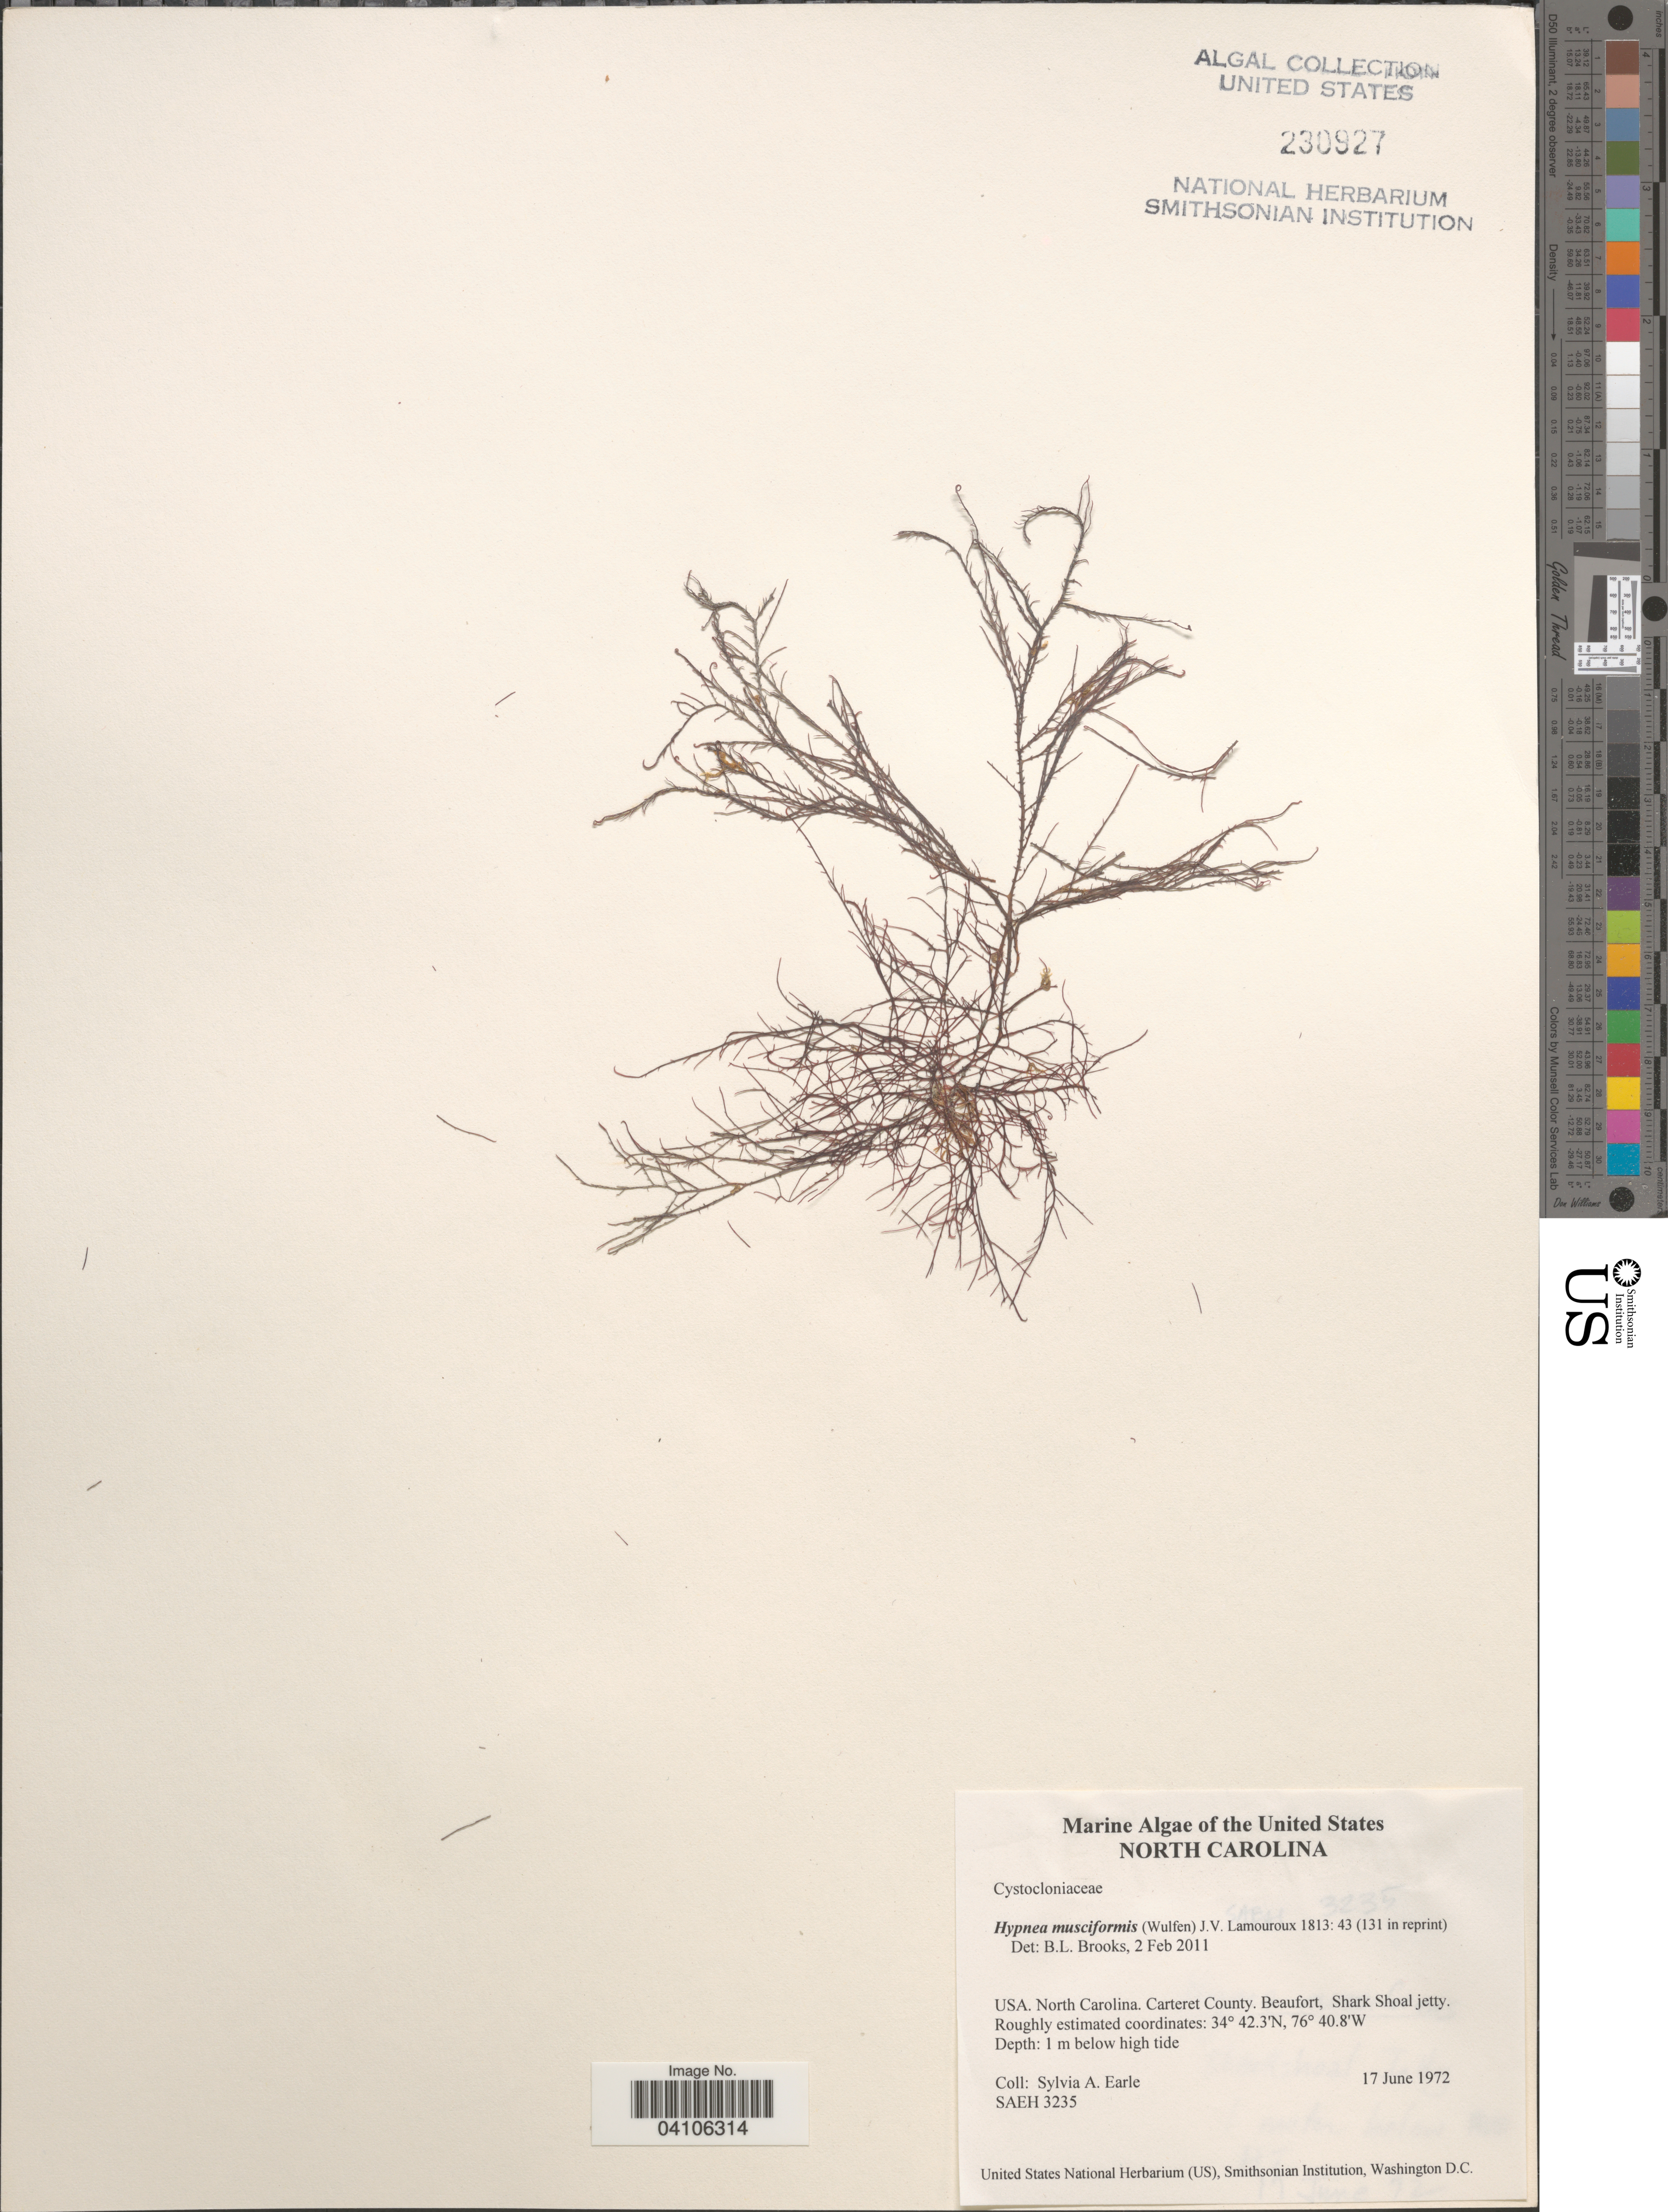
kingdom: Plantae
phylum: Rhodophyta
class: Florideophyceae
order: Gigartinales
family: Cystocloniaceae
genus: Hypnea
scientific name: Hypnea musciformis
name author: (Wulfen) J.V.Lamouroux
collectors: S. A. Earle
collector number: SAEH3235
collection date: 1972-06-17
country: United States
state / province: North Carolina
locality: Carteret County. Beaufort, Shark Shoal jetty.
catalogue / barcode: US 230927